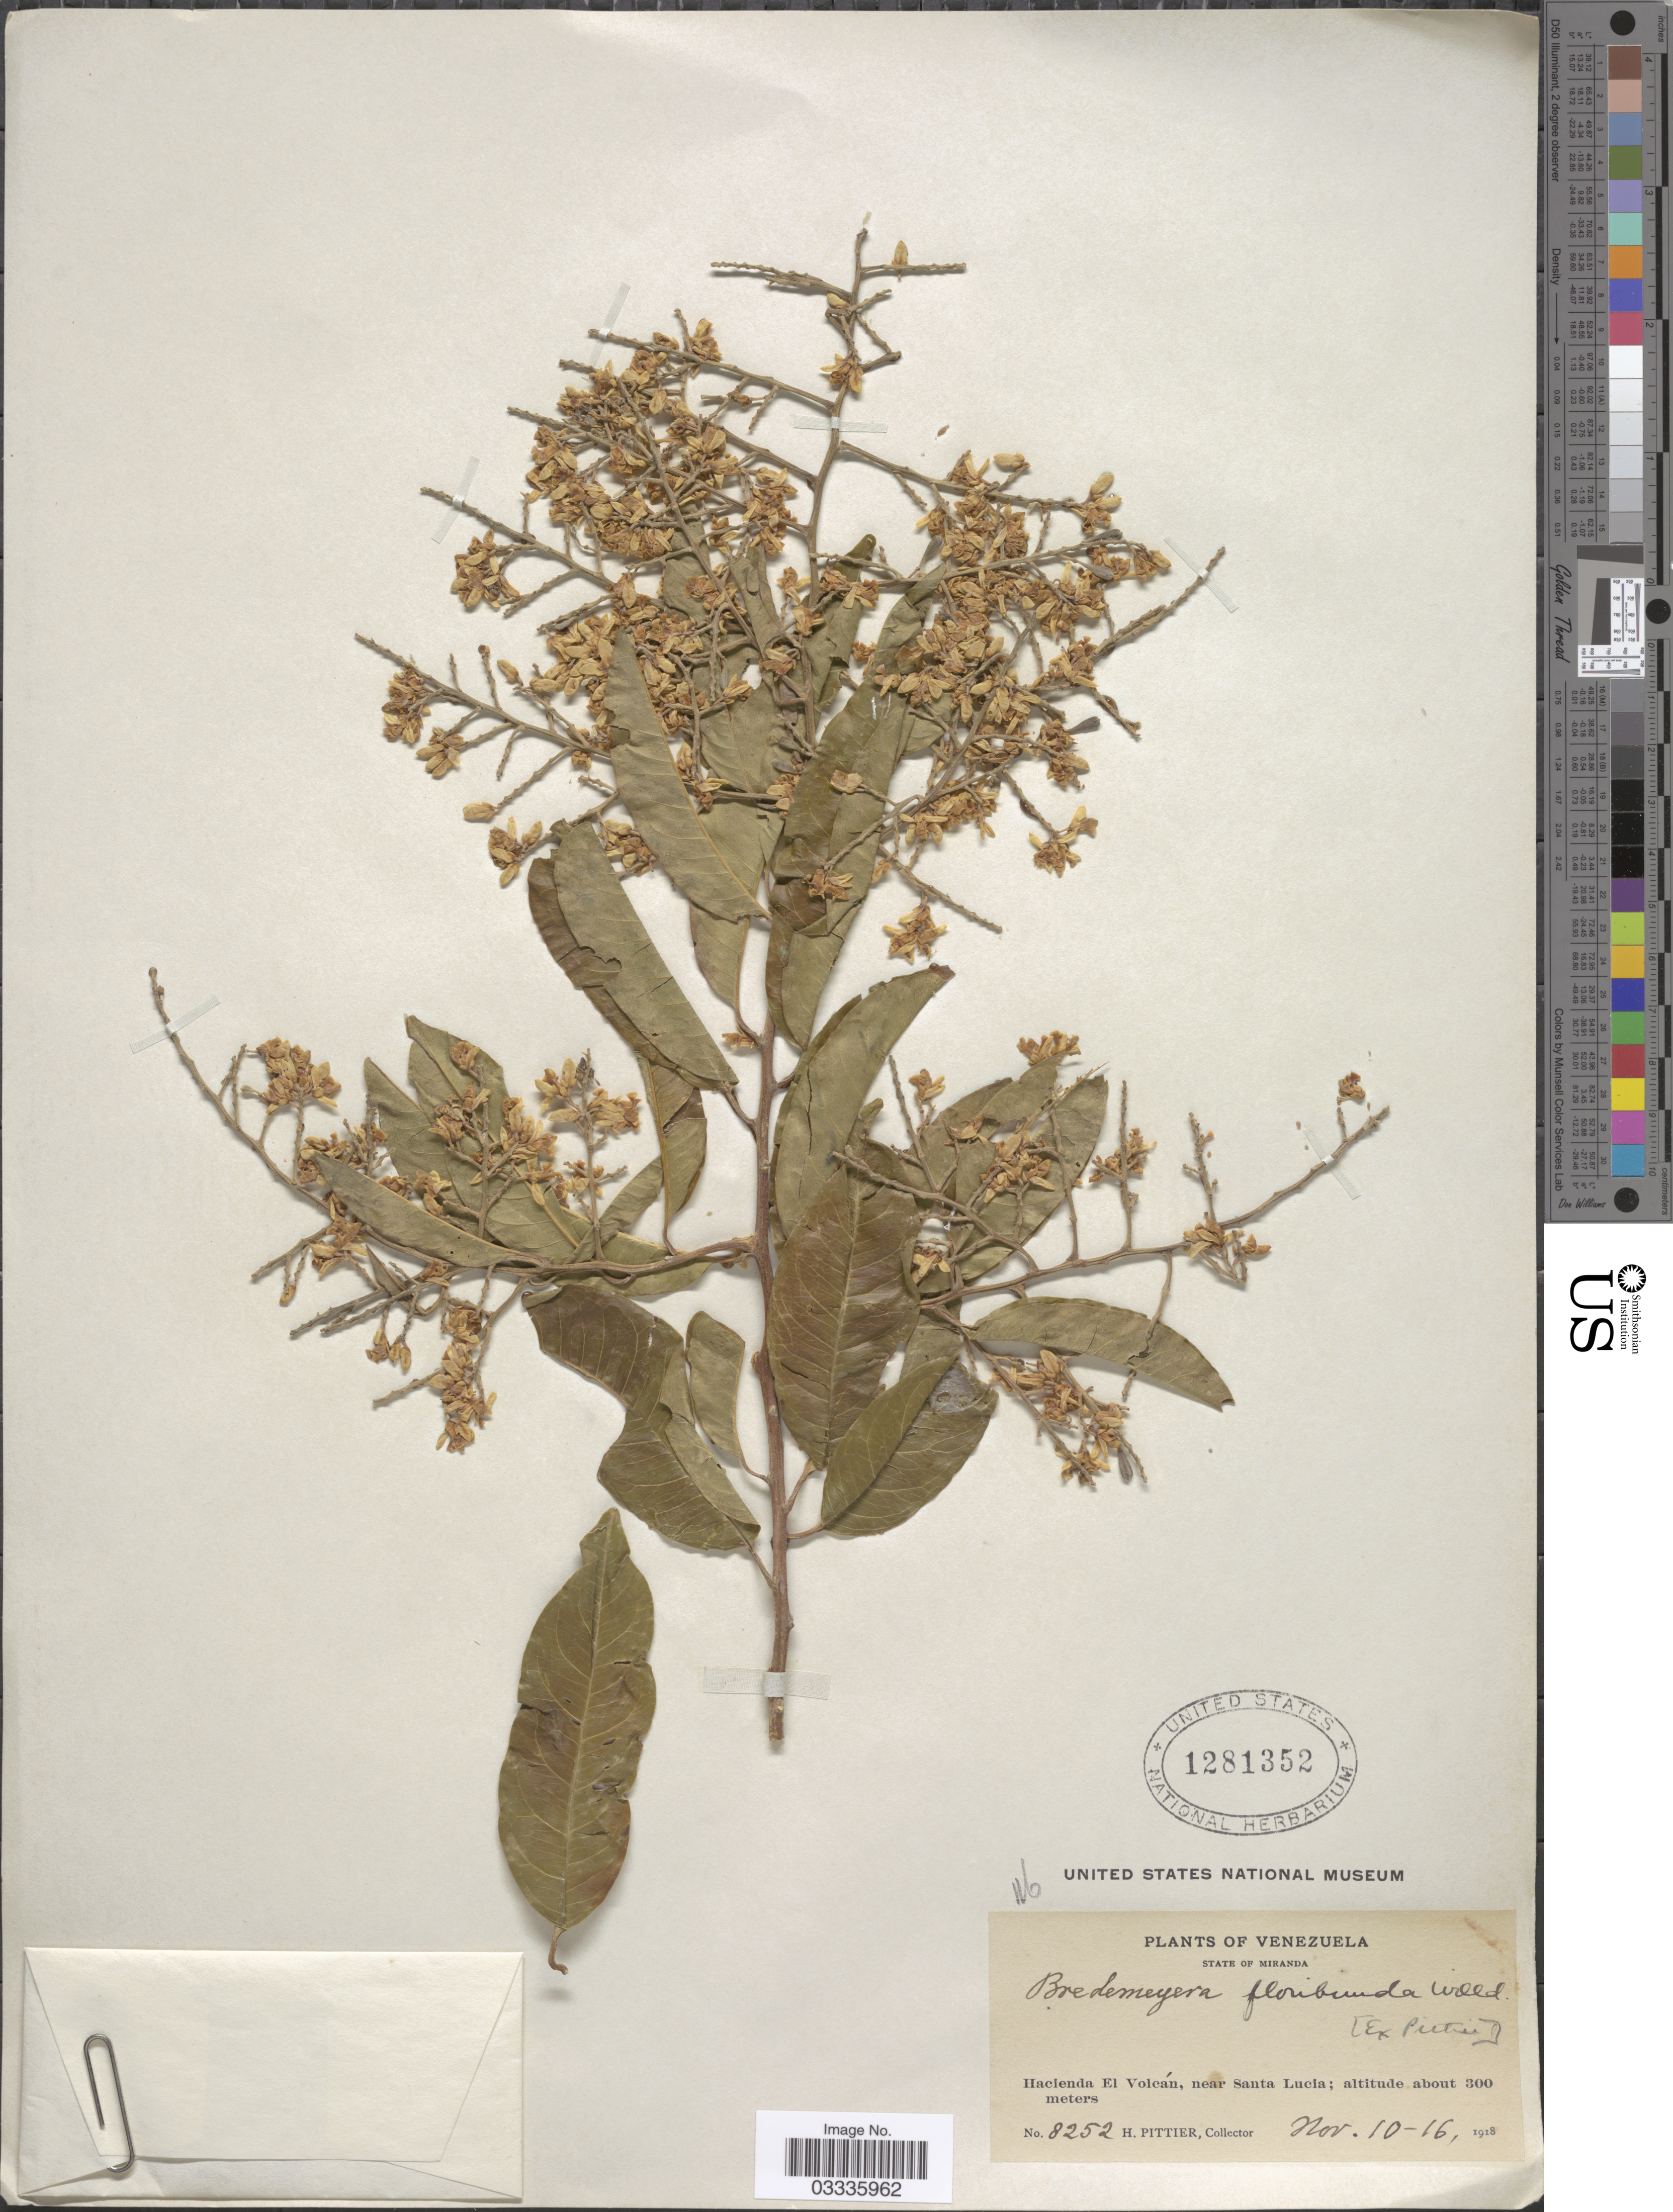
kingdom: Plantae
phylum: Tracheophyta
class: Magnoliopsida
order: Fabales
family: Polygalaceae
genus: Bredemeyera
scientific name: Bredemeyera floribunda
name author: Willd.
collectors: H. F. Pittier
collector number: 8252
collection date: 1918-11-10/1918-11-16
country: Venezuela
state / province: Miranda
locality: Hacienda El Volcán, near Santa Lucia.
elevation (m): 300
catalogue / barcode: US 1281352